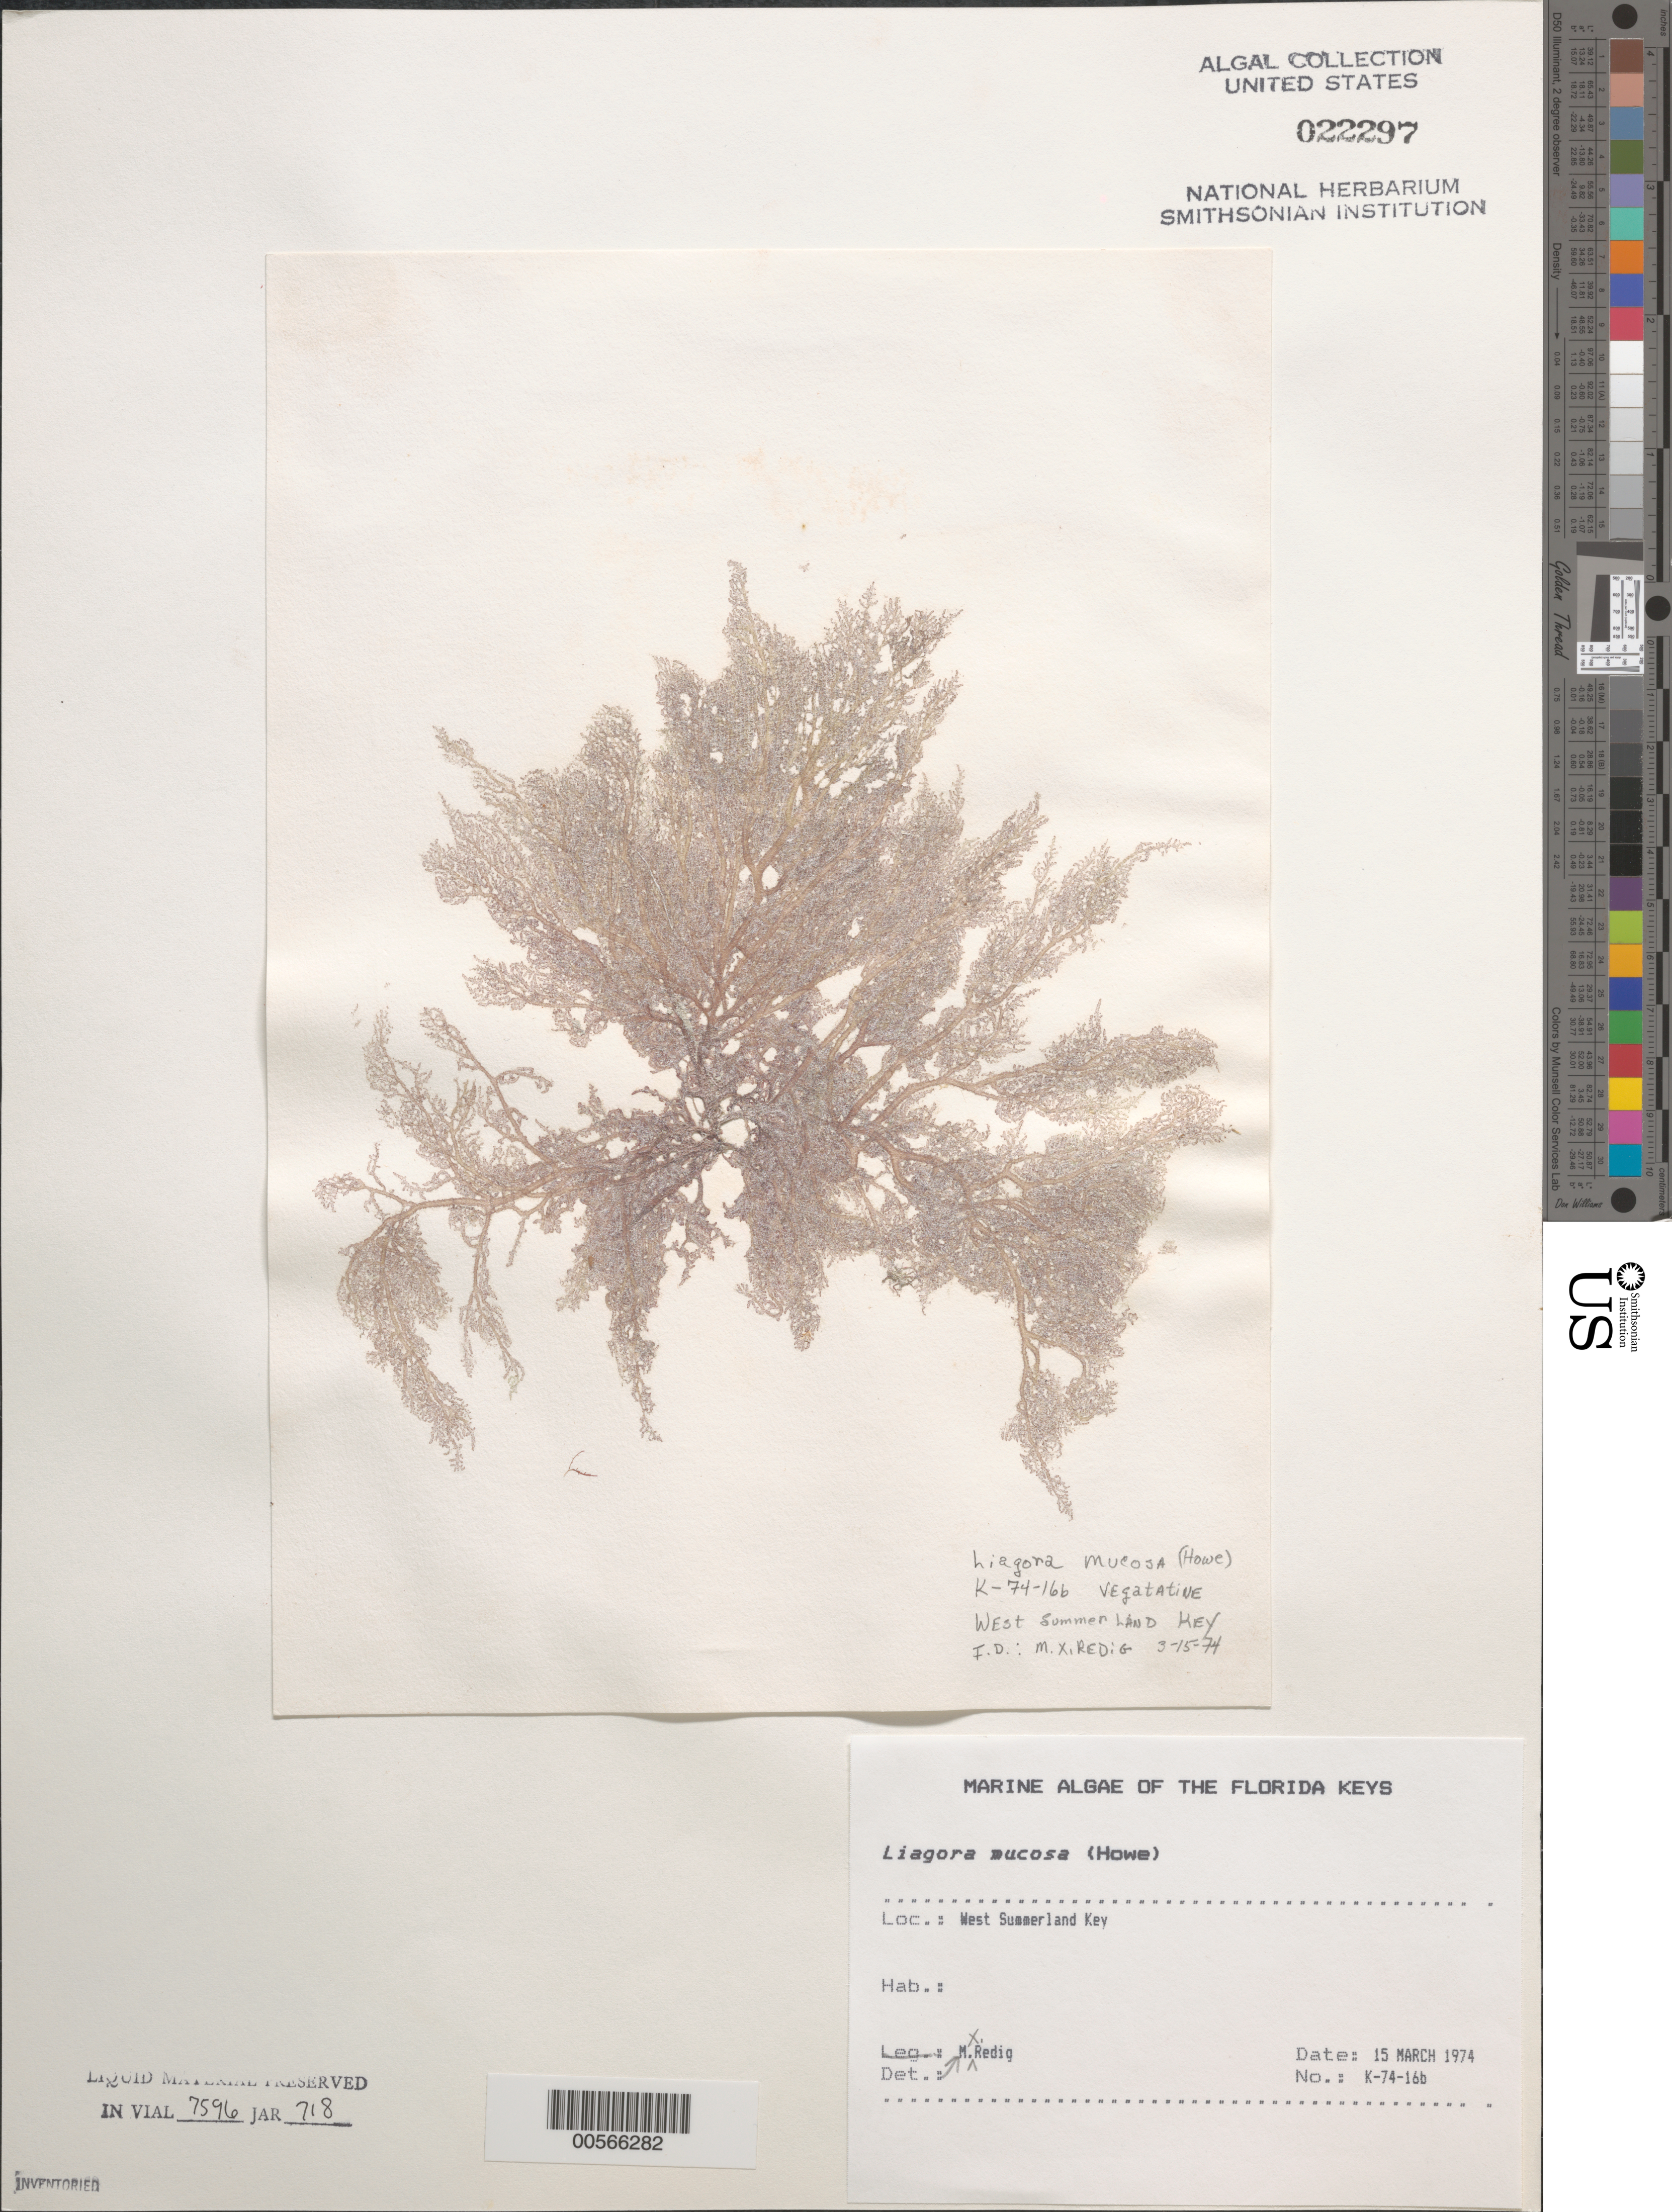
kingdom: Plantae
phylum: Rhodophyta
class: Florideophyceae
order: Nemaliales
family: Liagoraceae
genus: Gloiocallis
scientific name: Gloiocallis dendroidea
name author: (P. Crouan & H. Crouan) S.-M. Lin et al.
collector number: K-74-16b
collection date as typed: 15 Mar 1974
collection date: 1974-03-15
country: United States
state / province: Florida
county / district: Monroe County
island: West Summerland Key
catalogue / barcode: US 22297